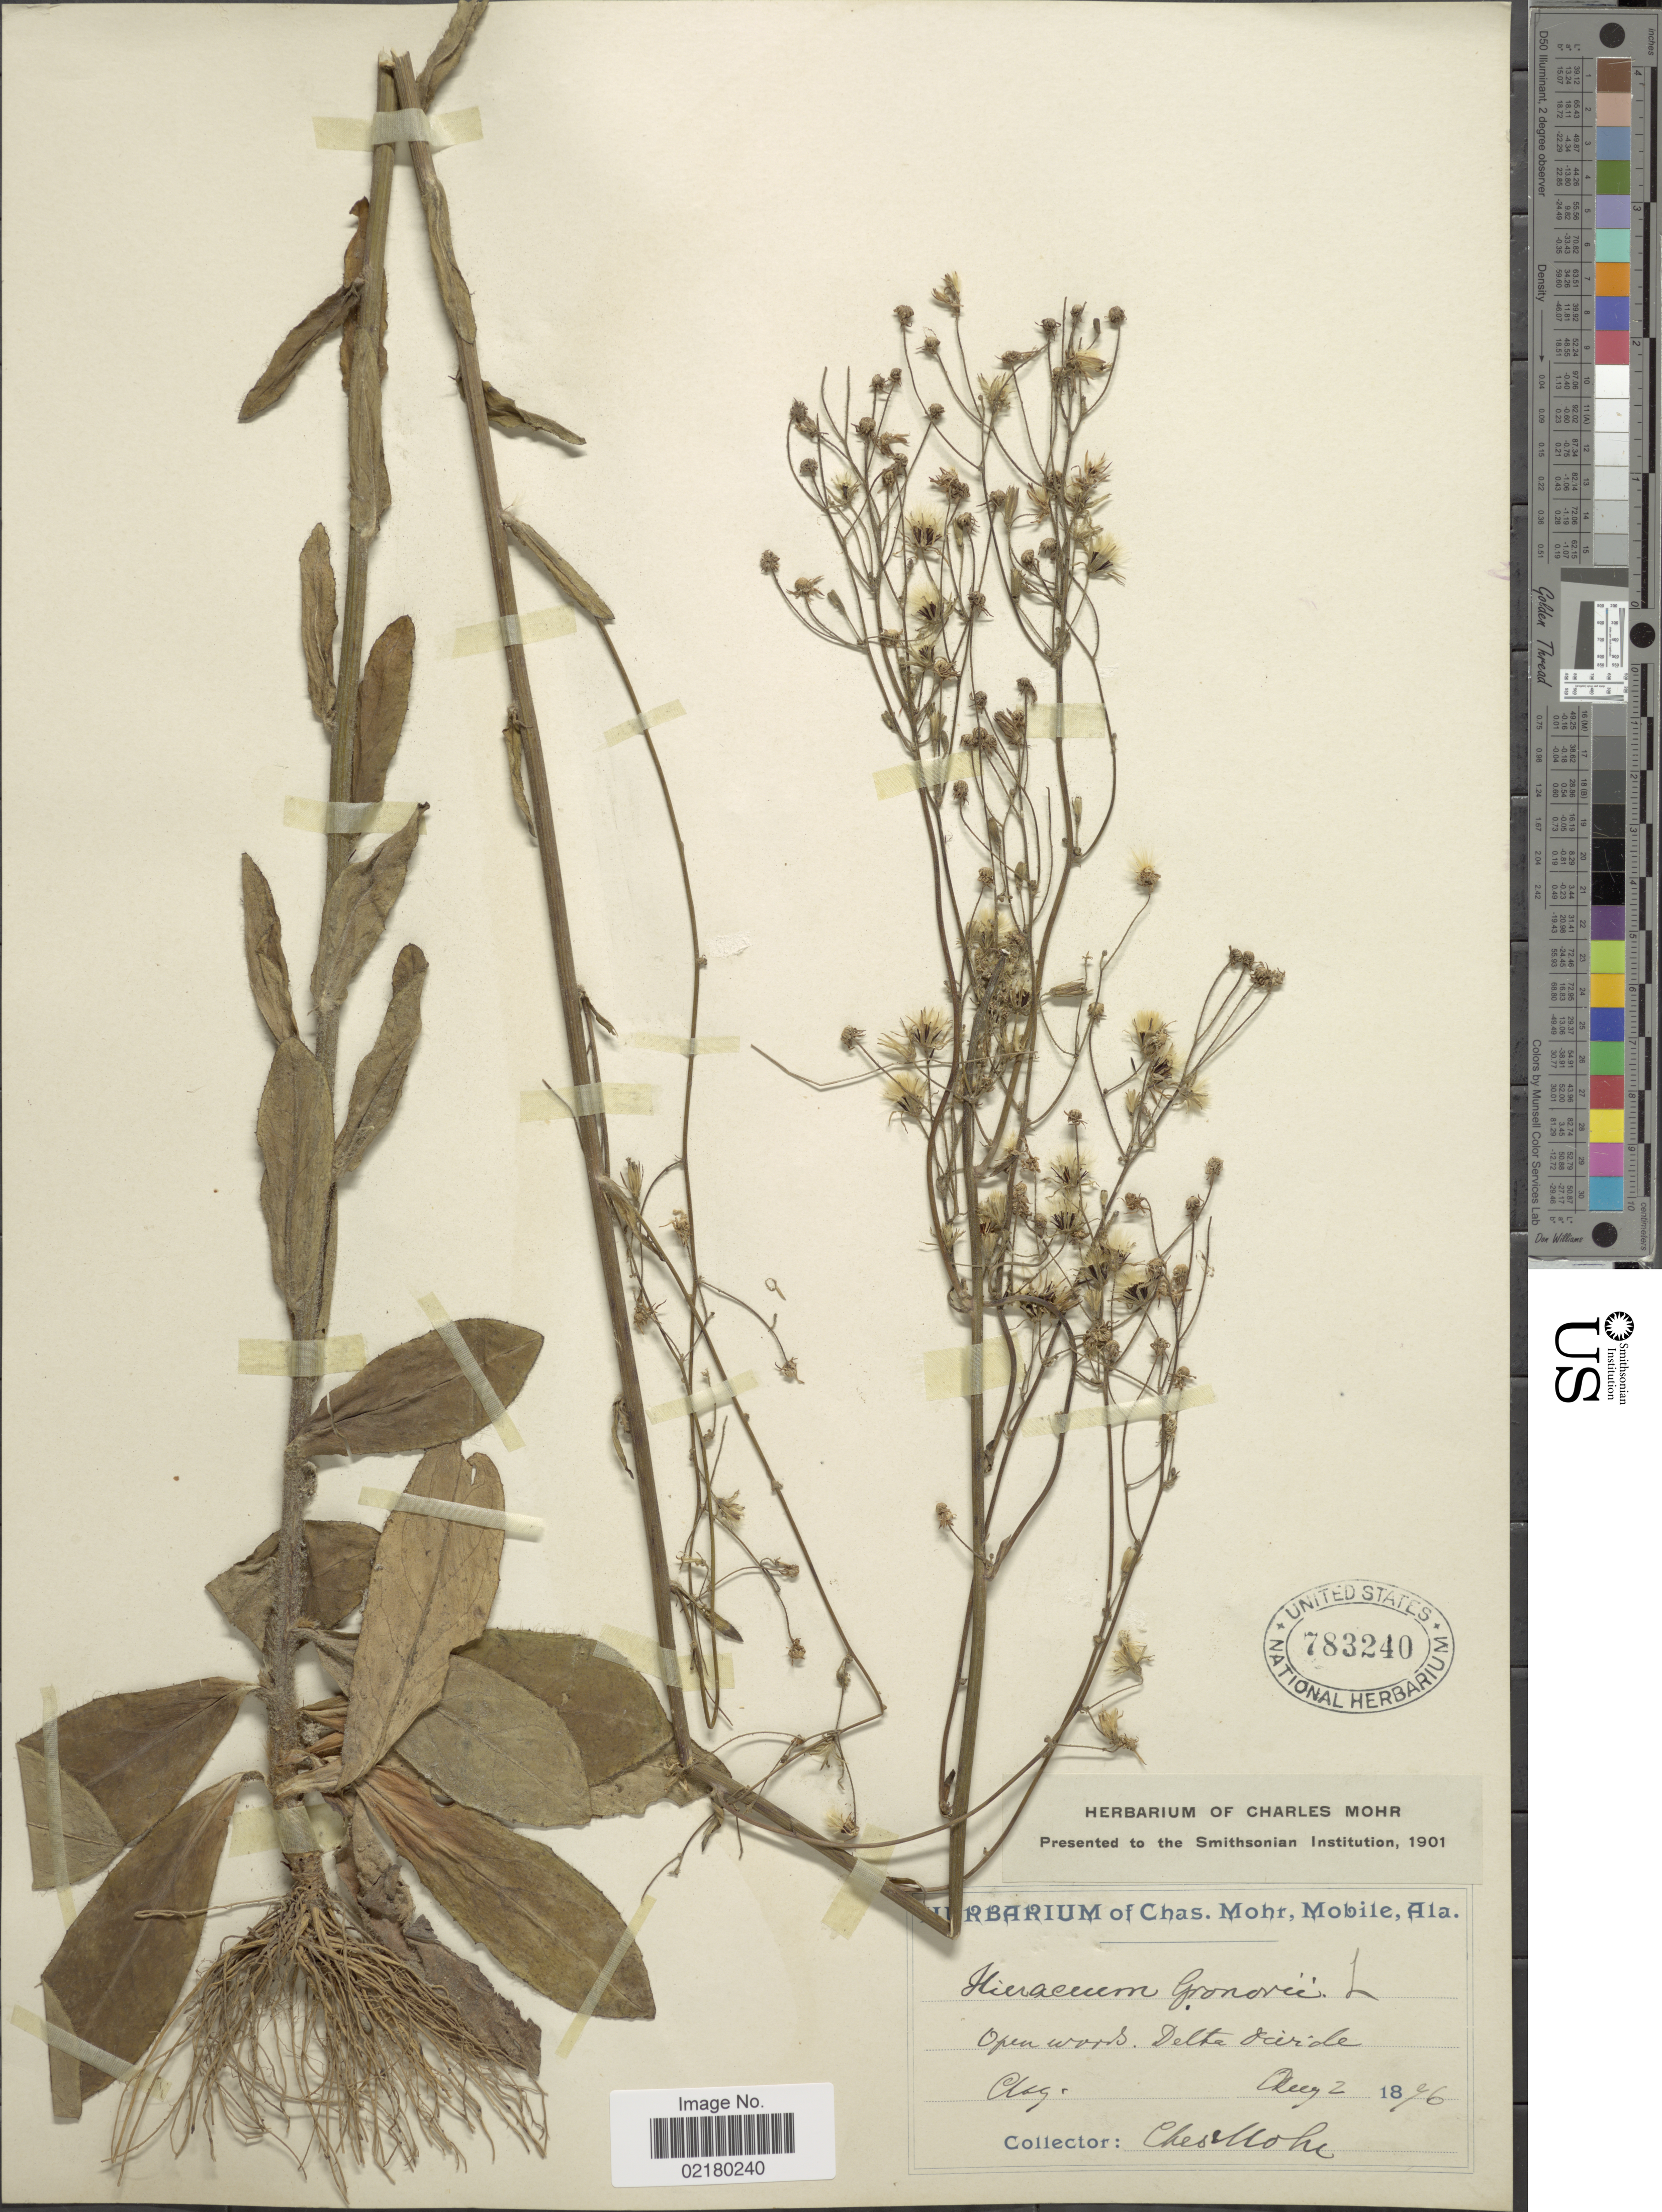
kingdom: Plantae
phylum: Tracheophyta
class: Magnoliopsida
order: Asterales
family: Asteraceae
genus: Hieracium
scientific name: Hieracium gronovii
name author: L.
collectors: C. T. Mohr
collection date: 1896-08-02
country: United States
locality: Open woods, Delta Divide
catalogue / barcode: US 783240